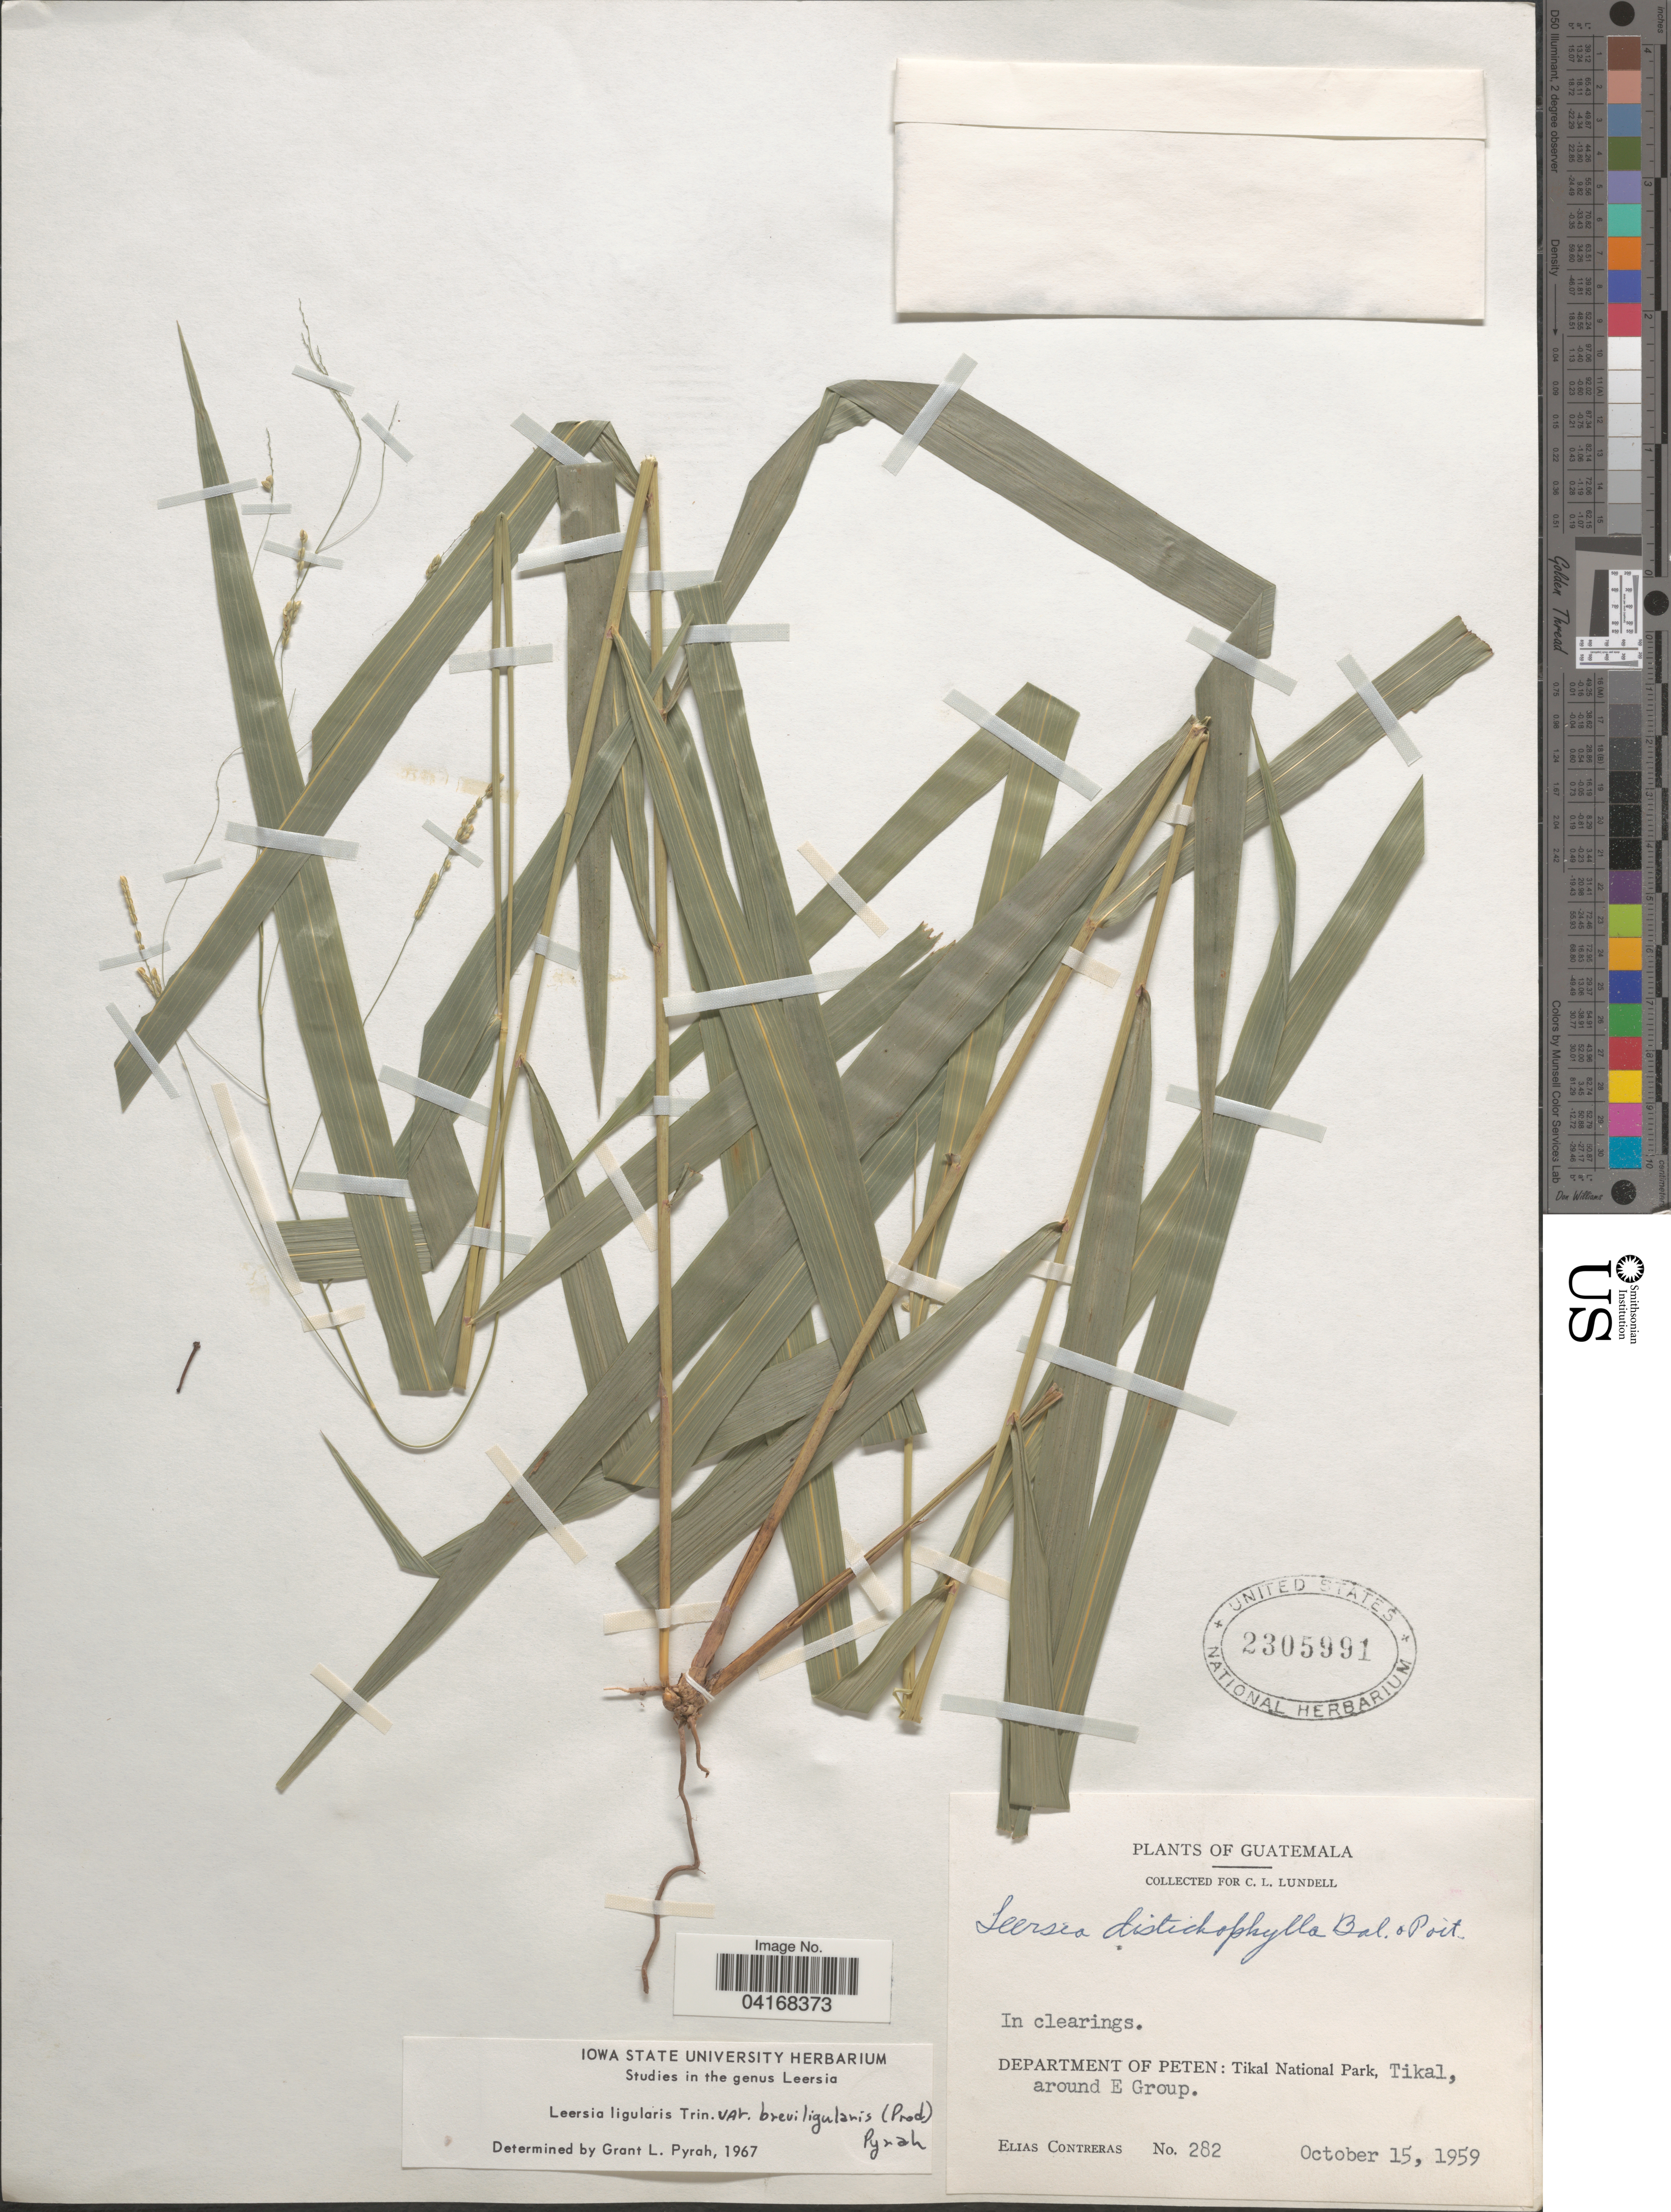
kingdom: Plantae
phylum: Tracheophyta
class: Liliopsida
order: Poales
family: Poaceae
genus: Leersia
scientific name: Leersia ligularis var. breviligularis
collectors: E. Contreras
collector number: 282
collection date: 1959-10-15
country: Guatemala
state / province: El Peten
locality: Department of Peten: Tikal National Park, Tikal, around E Group.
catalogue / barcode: US 2305991